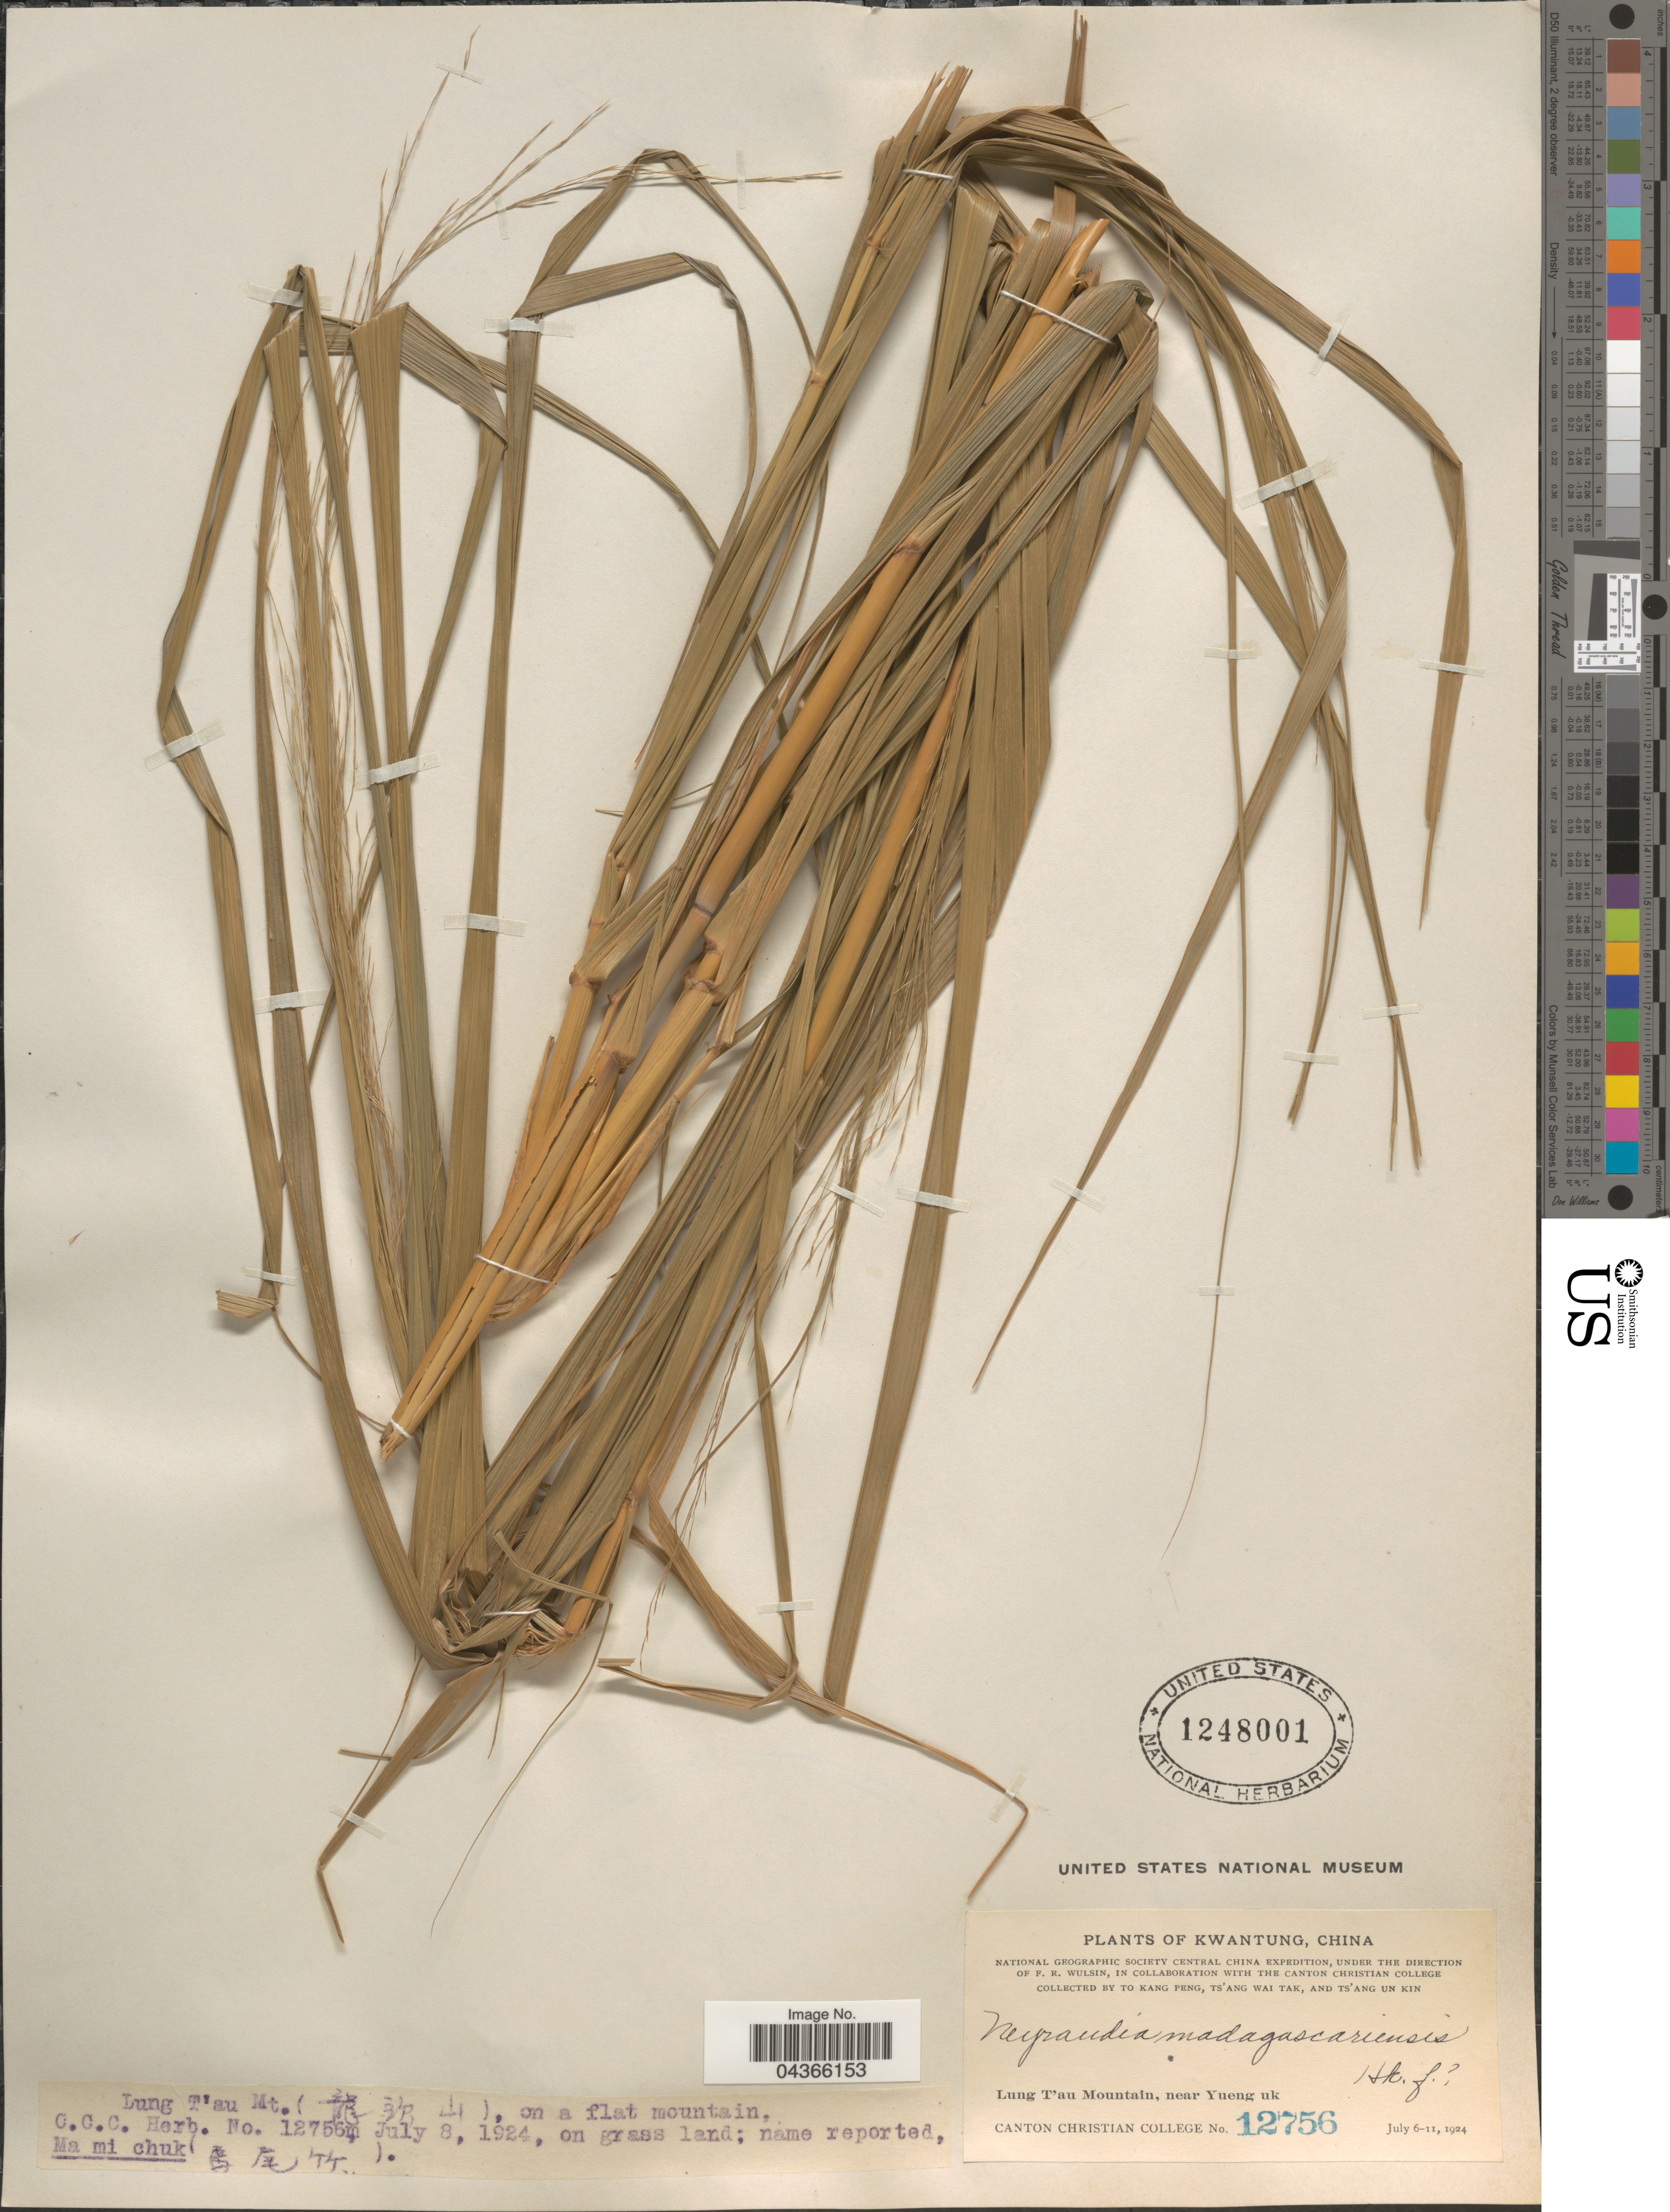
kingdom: Plantae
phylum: Tracheophyta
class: Liliopsida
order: Poales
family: Poaceae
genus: Neyraudia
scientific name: Neyraudia arundinacea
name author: (L.) Henr.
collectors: T. K. Peng, W. T. Tsang & Ts' Ang Un Kin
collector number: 12756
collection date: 1924-07-08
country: China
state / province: Guangdong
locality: Kwangtung. National Geographic Society Central China Expedition. Lung T'au Mountain, near Yueng uk.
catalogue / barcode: US 1248001